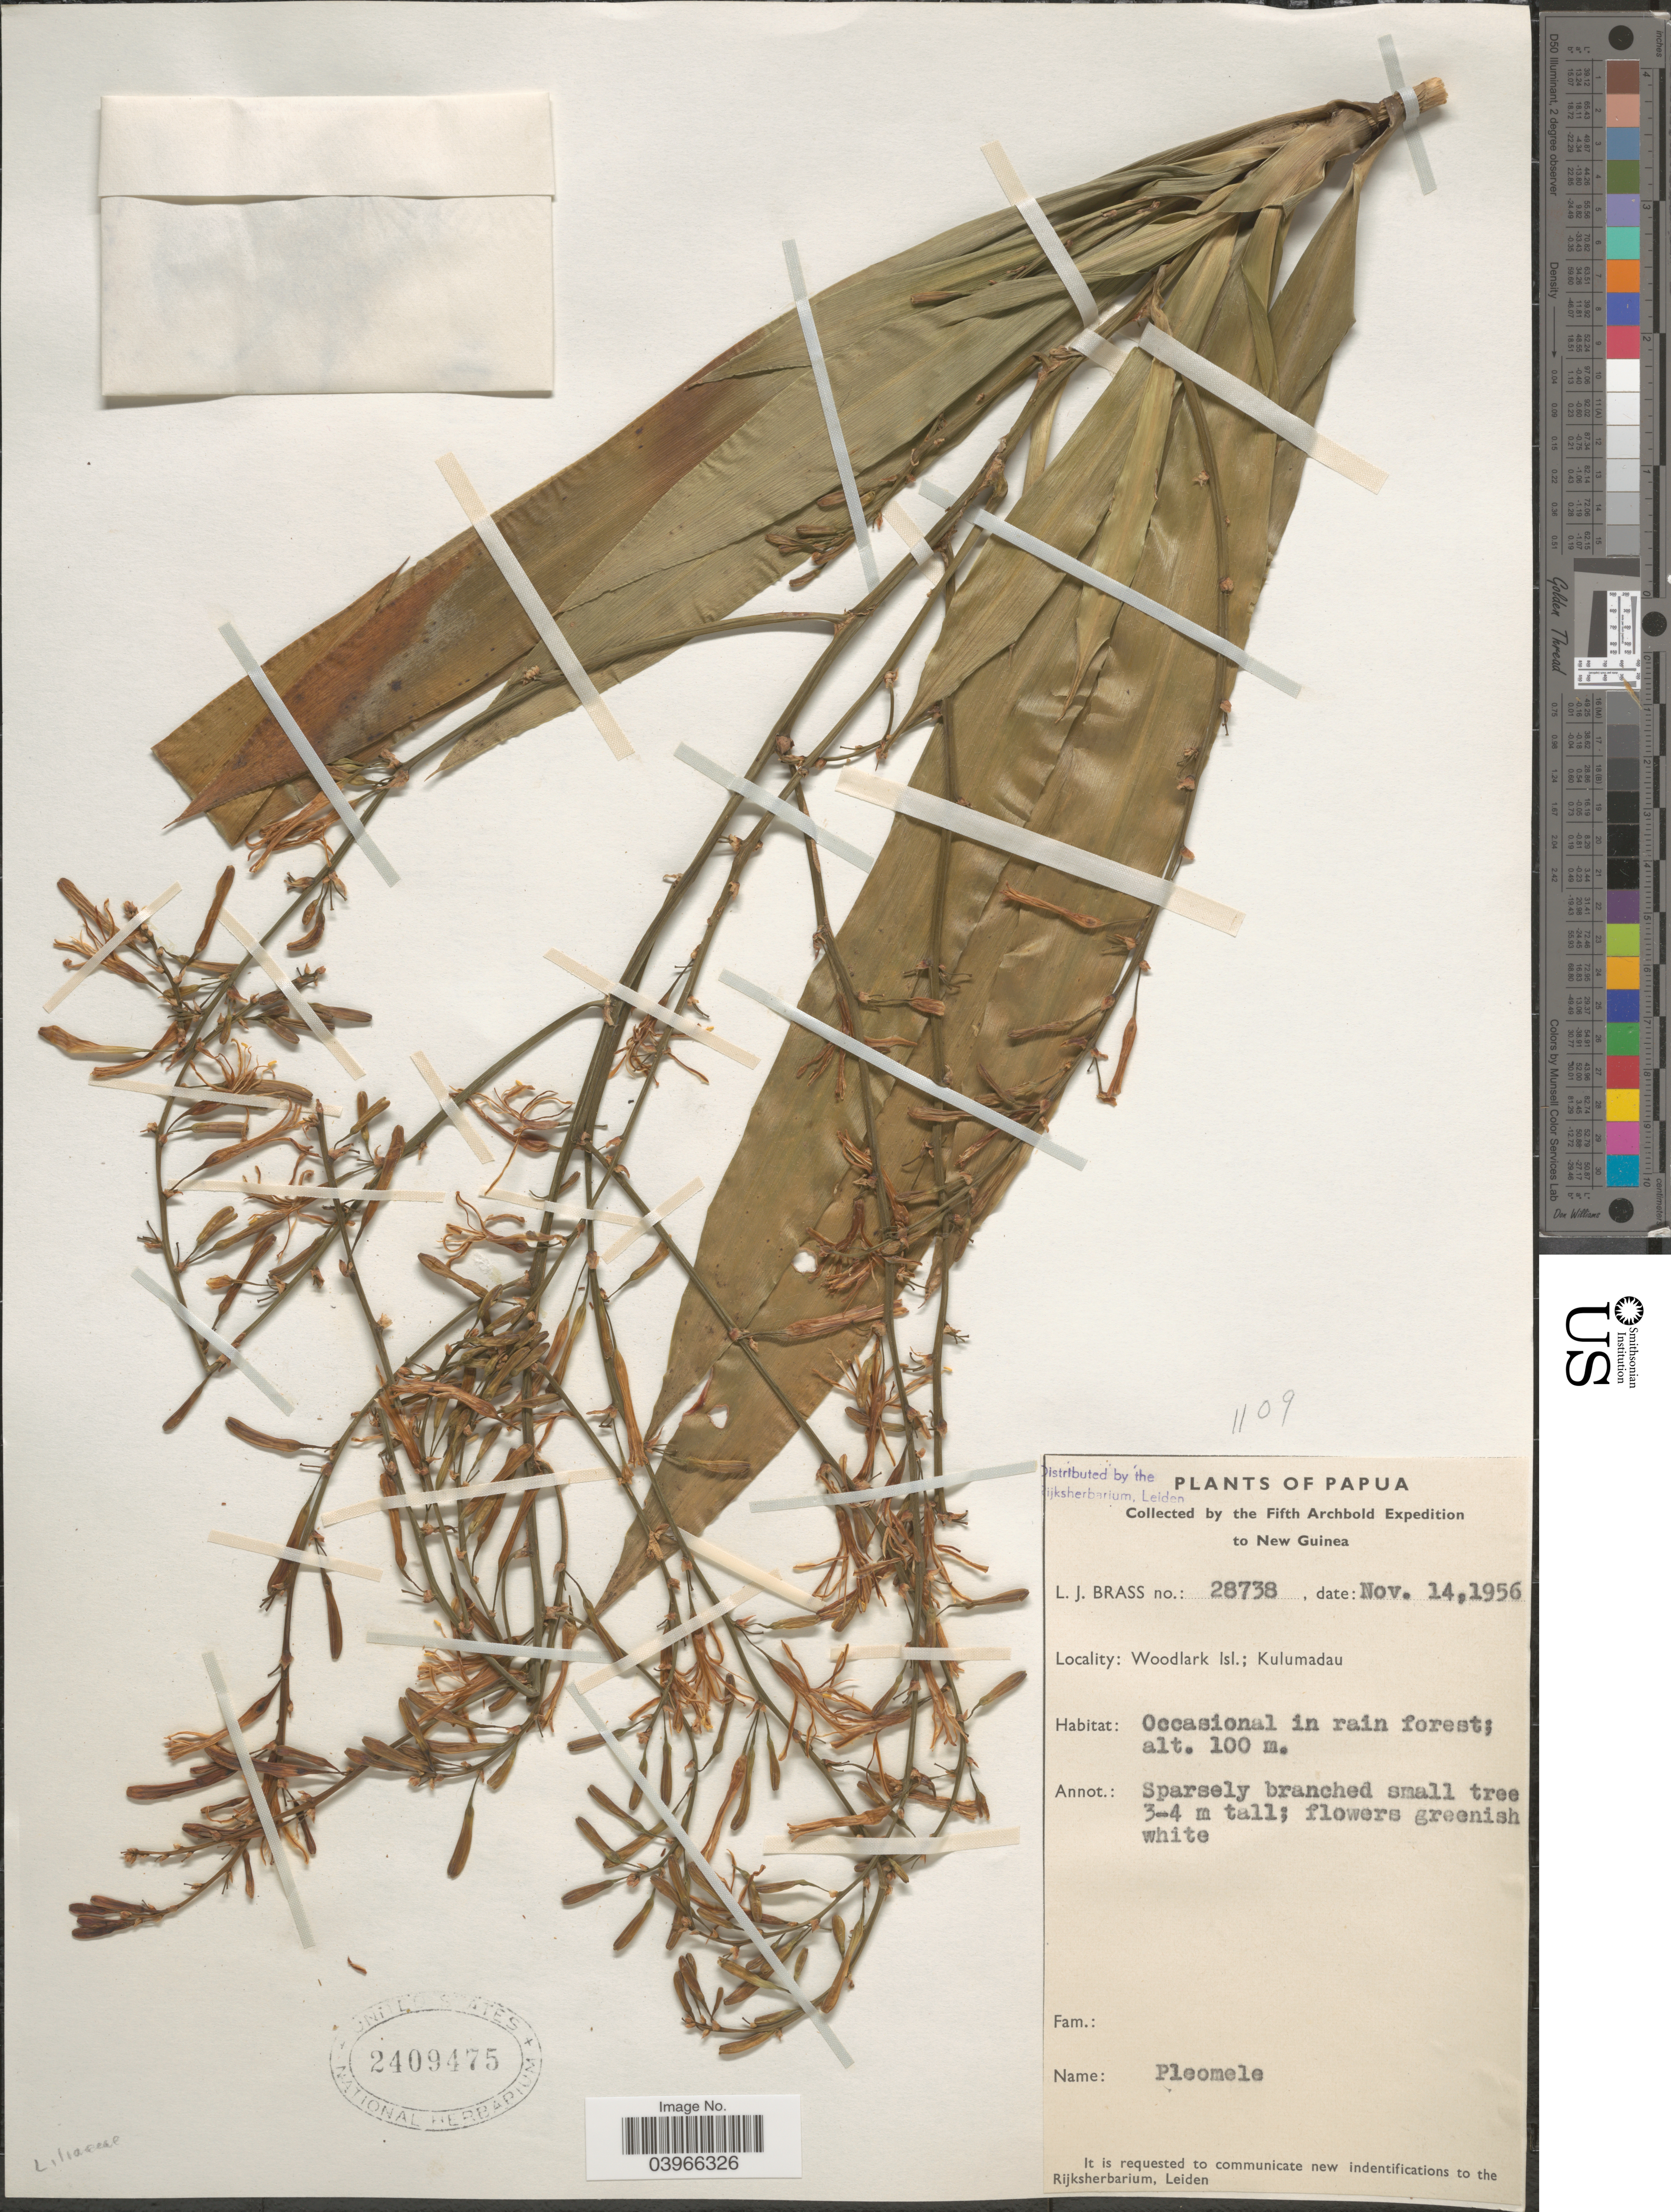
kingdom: Plantae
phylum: Tracheophyta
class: Liliopsida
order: Asparagales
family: Asparagaceae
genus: Dracaena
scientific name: Dracaena sp.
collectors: L. J. Brass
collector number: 28738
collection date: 1956-11-14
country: Papua New Guinea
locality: Papua. New Guinea. Woodlark Isl.; Kulumadau.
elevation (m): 100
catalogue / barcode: US 2409475